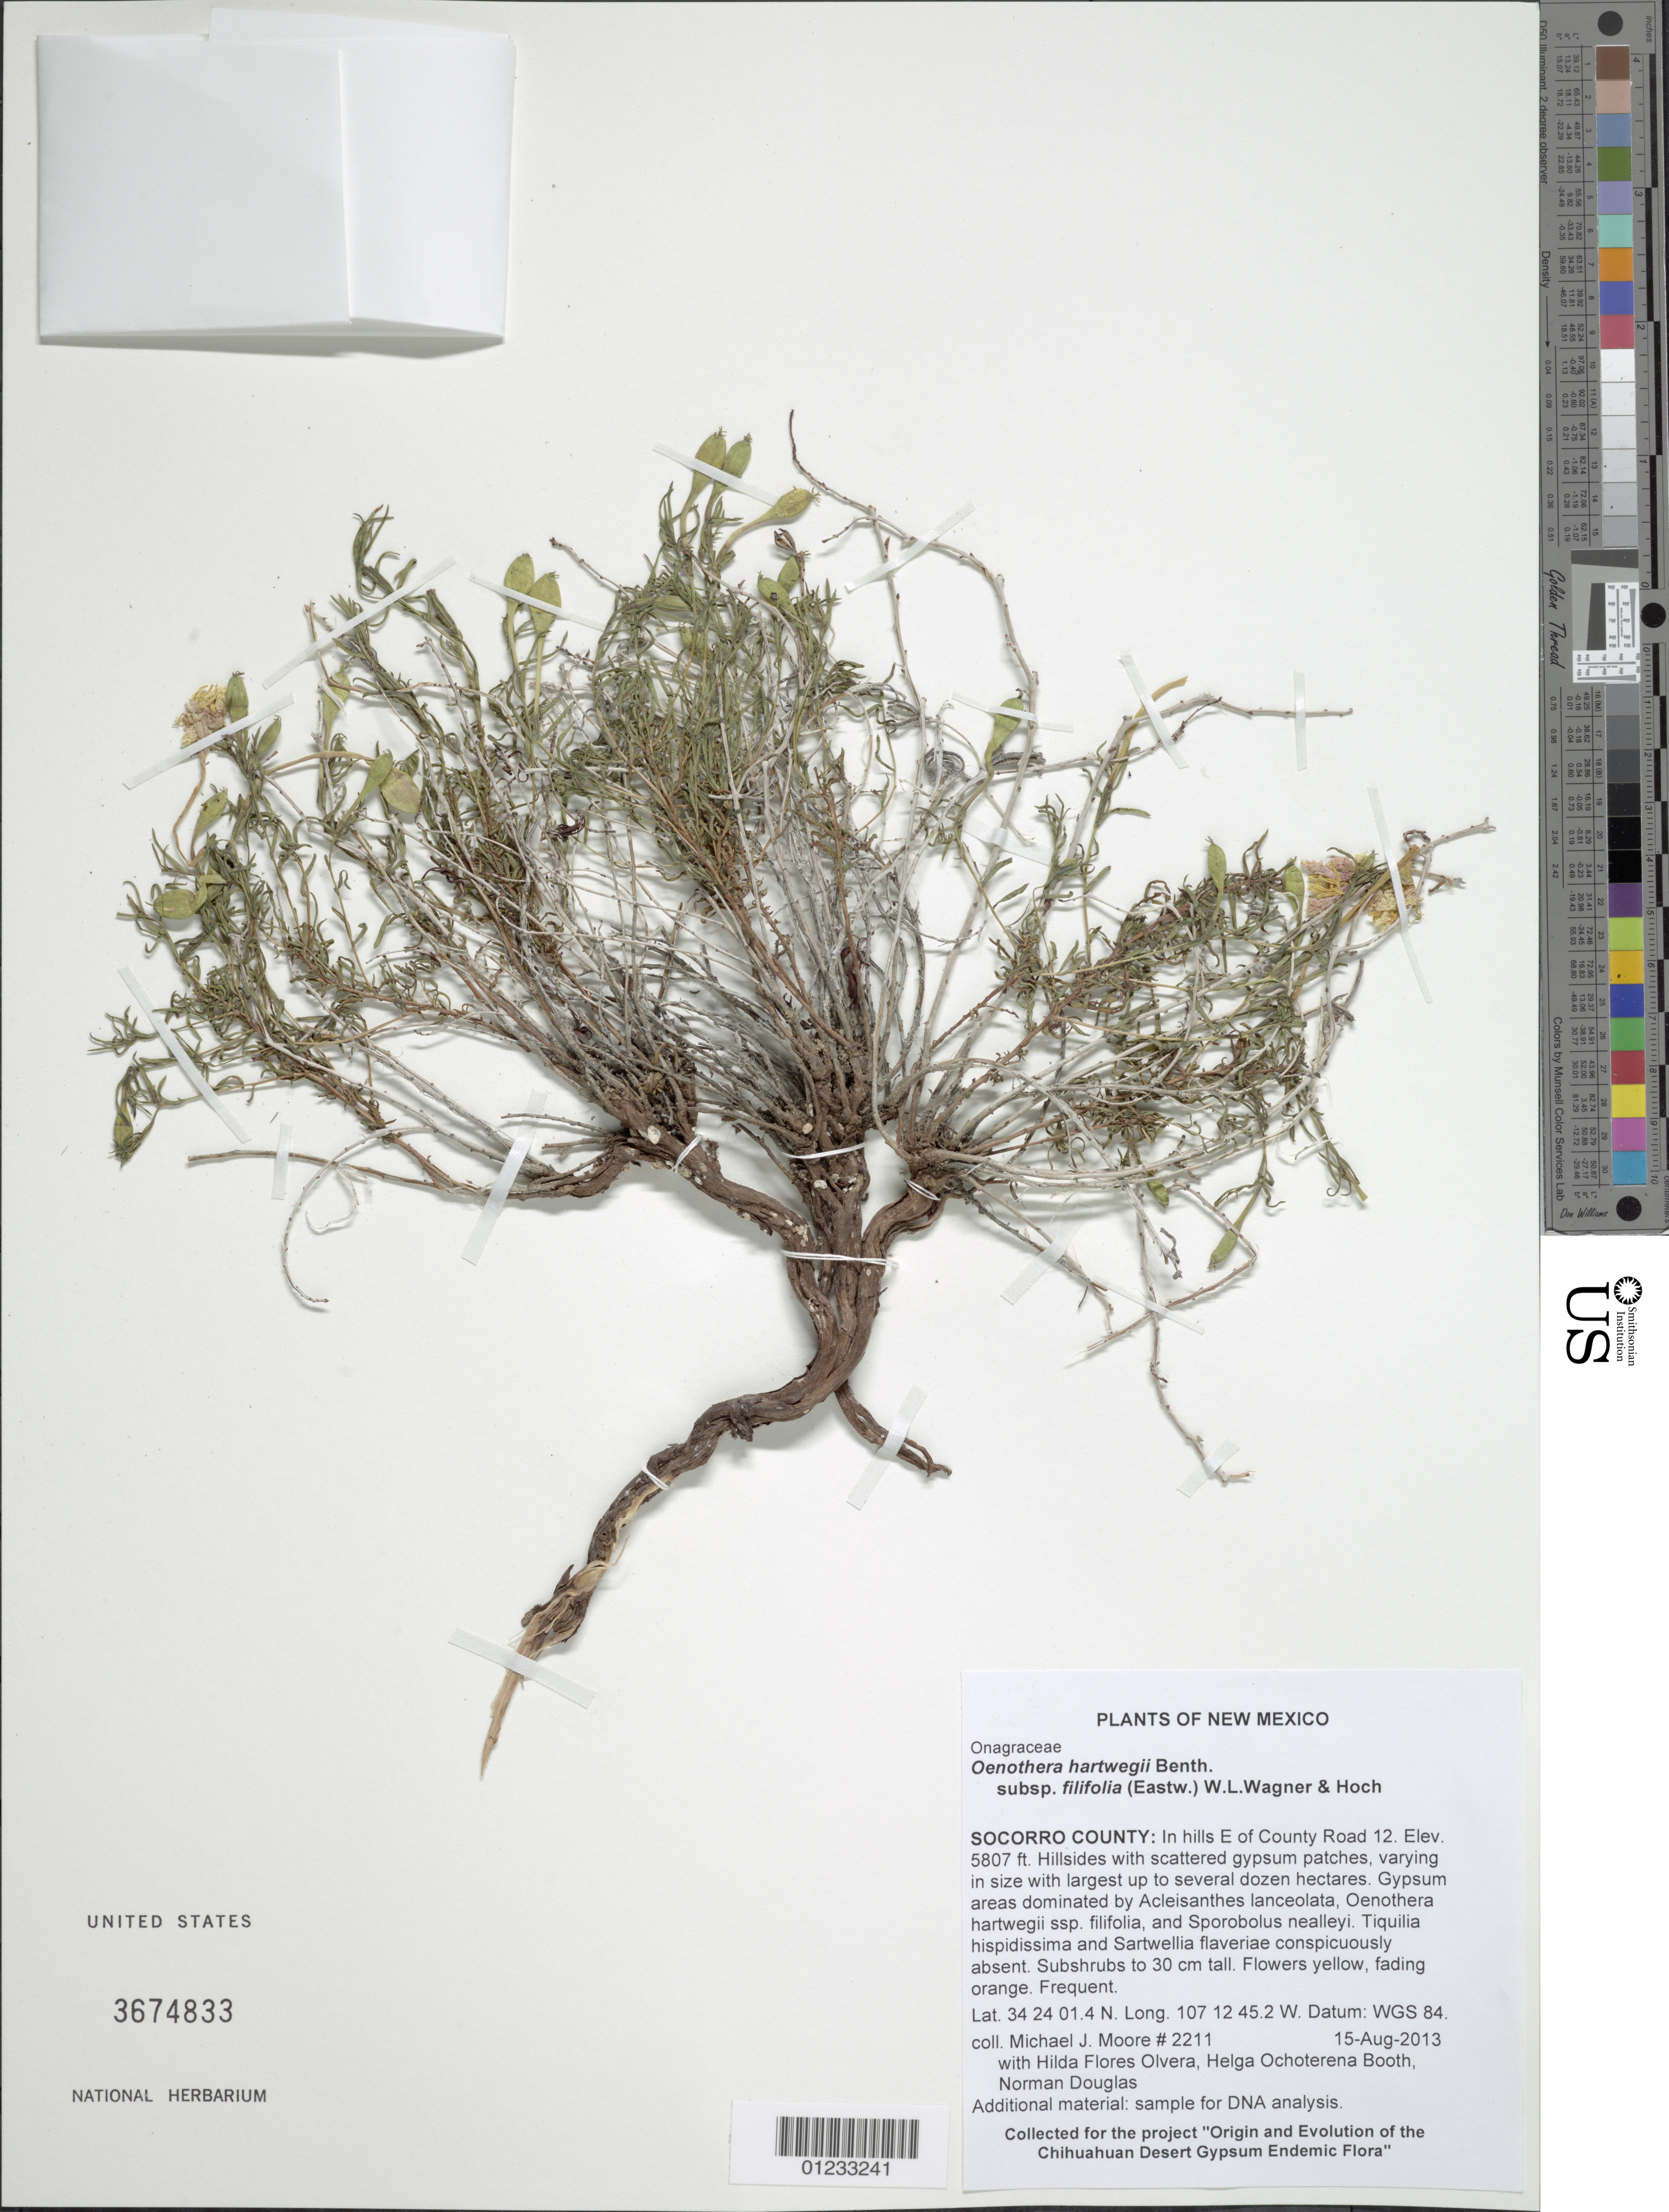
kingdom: Plantae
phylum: Tracheophyta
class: Magnoliopsida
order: Myrtales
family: Onagraceae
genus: Oenothera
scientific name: Oenothera hartwegii subsp. filifolia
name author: (Eastw.) W.L. Wagner & Hoch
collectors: M. J. Moore, H. Flores Olvera, H. Ochoterena-Booth & N. Douglas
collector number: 2211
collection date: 2009-08-14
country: United States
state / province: New Mexico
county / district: Socorro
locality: In hills E of County Road 12.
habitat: Hillsides with scattered gypsum patches, varying in size with largest up to several dozen hectares. Gypsum areas dominated by Acleisanthes lanceolata, Oenothera hartwegii ssp. filifolia, and Sporobolus nealleyi. Tiquilia hispidissima and Sartwellia flav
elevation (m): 1770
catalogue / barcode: US 3674833